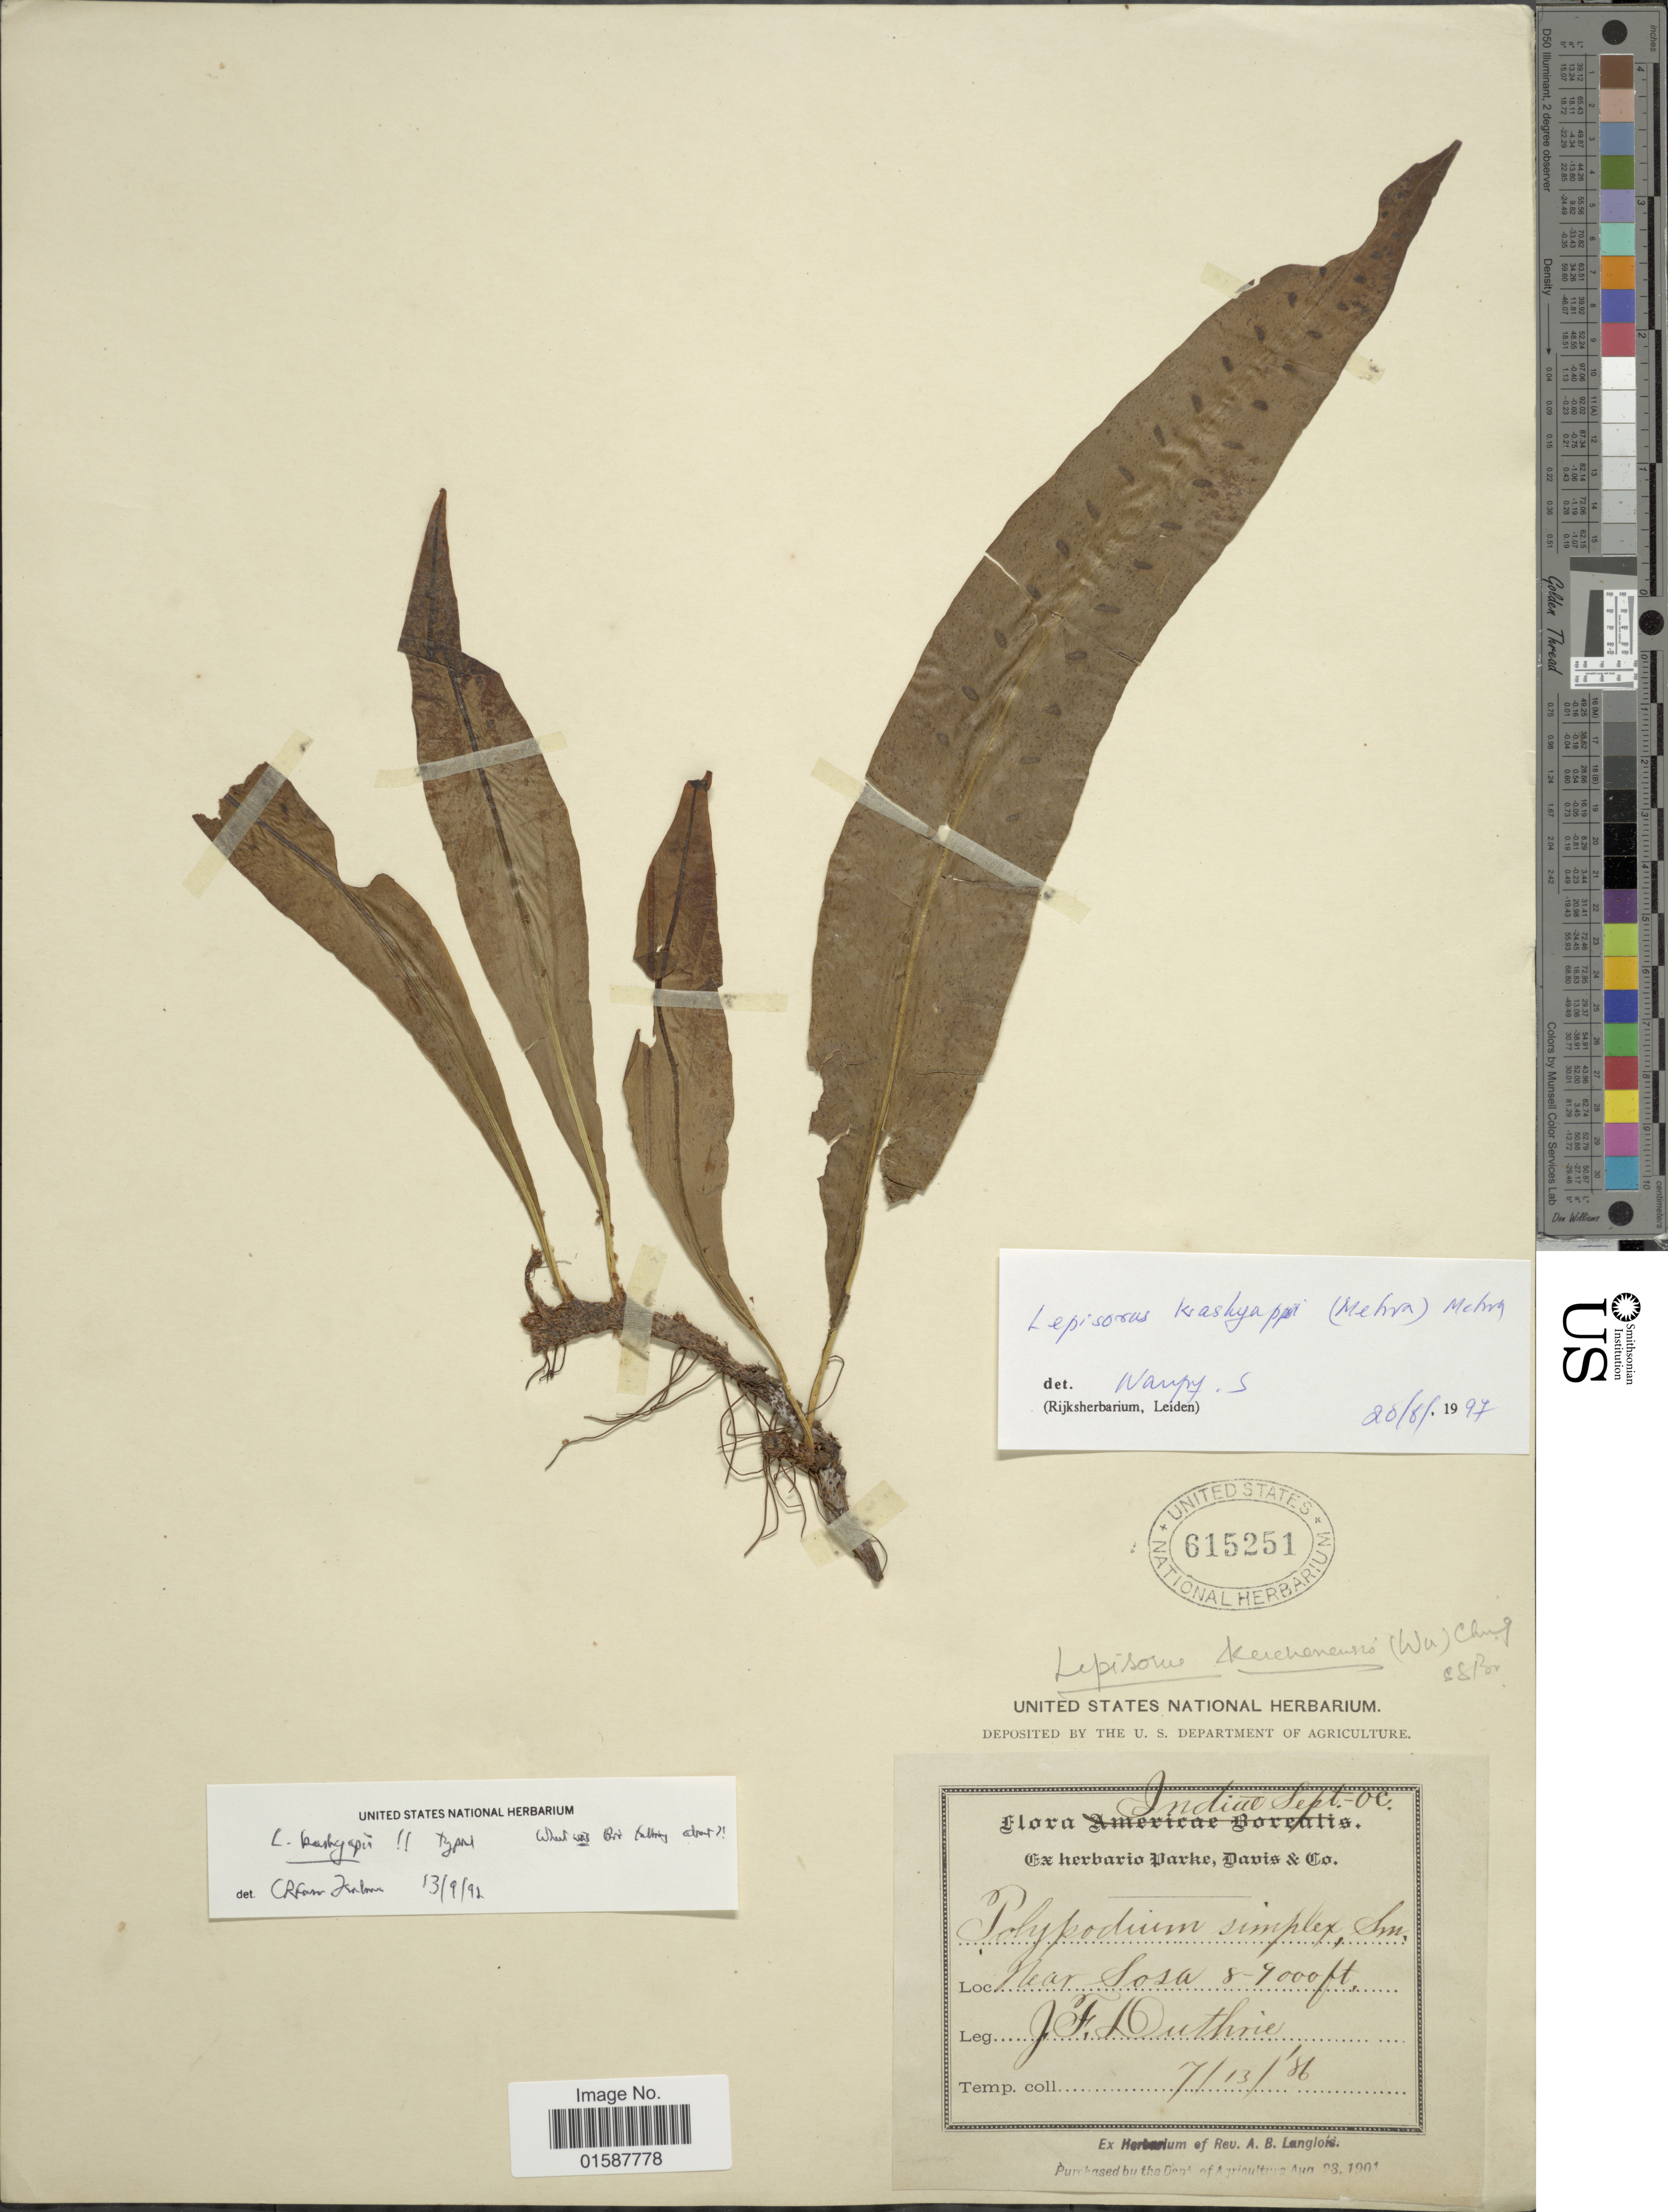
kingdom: Plantae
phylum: Tracheophyta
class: Polypodiopsida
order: Polypodiales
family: Polypodiaceae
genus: Lepisorus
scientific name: Lepisorus kashyapii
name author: (Mehra) Mehra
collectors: J. F. Duthie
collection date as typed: Transcribed d/m/y: 13/7/86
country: India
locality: Near Sosa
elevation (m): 2438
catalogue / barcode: US 615251